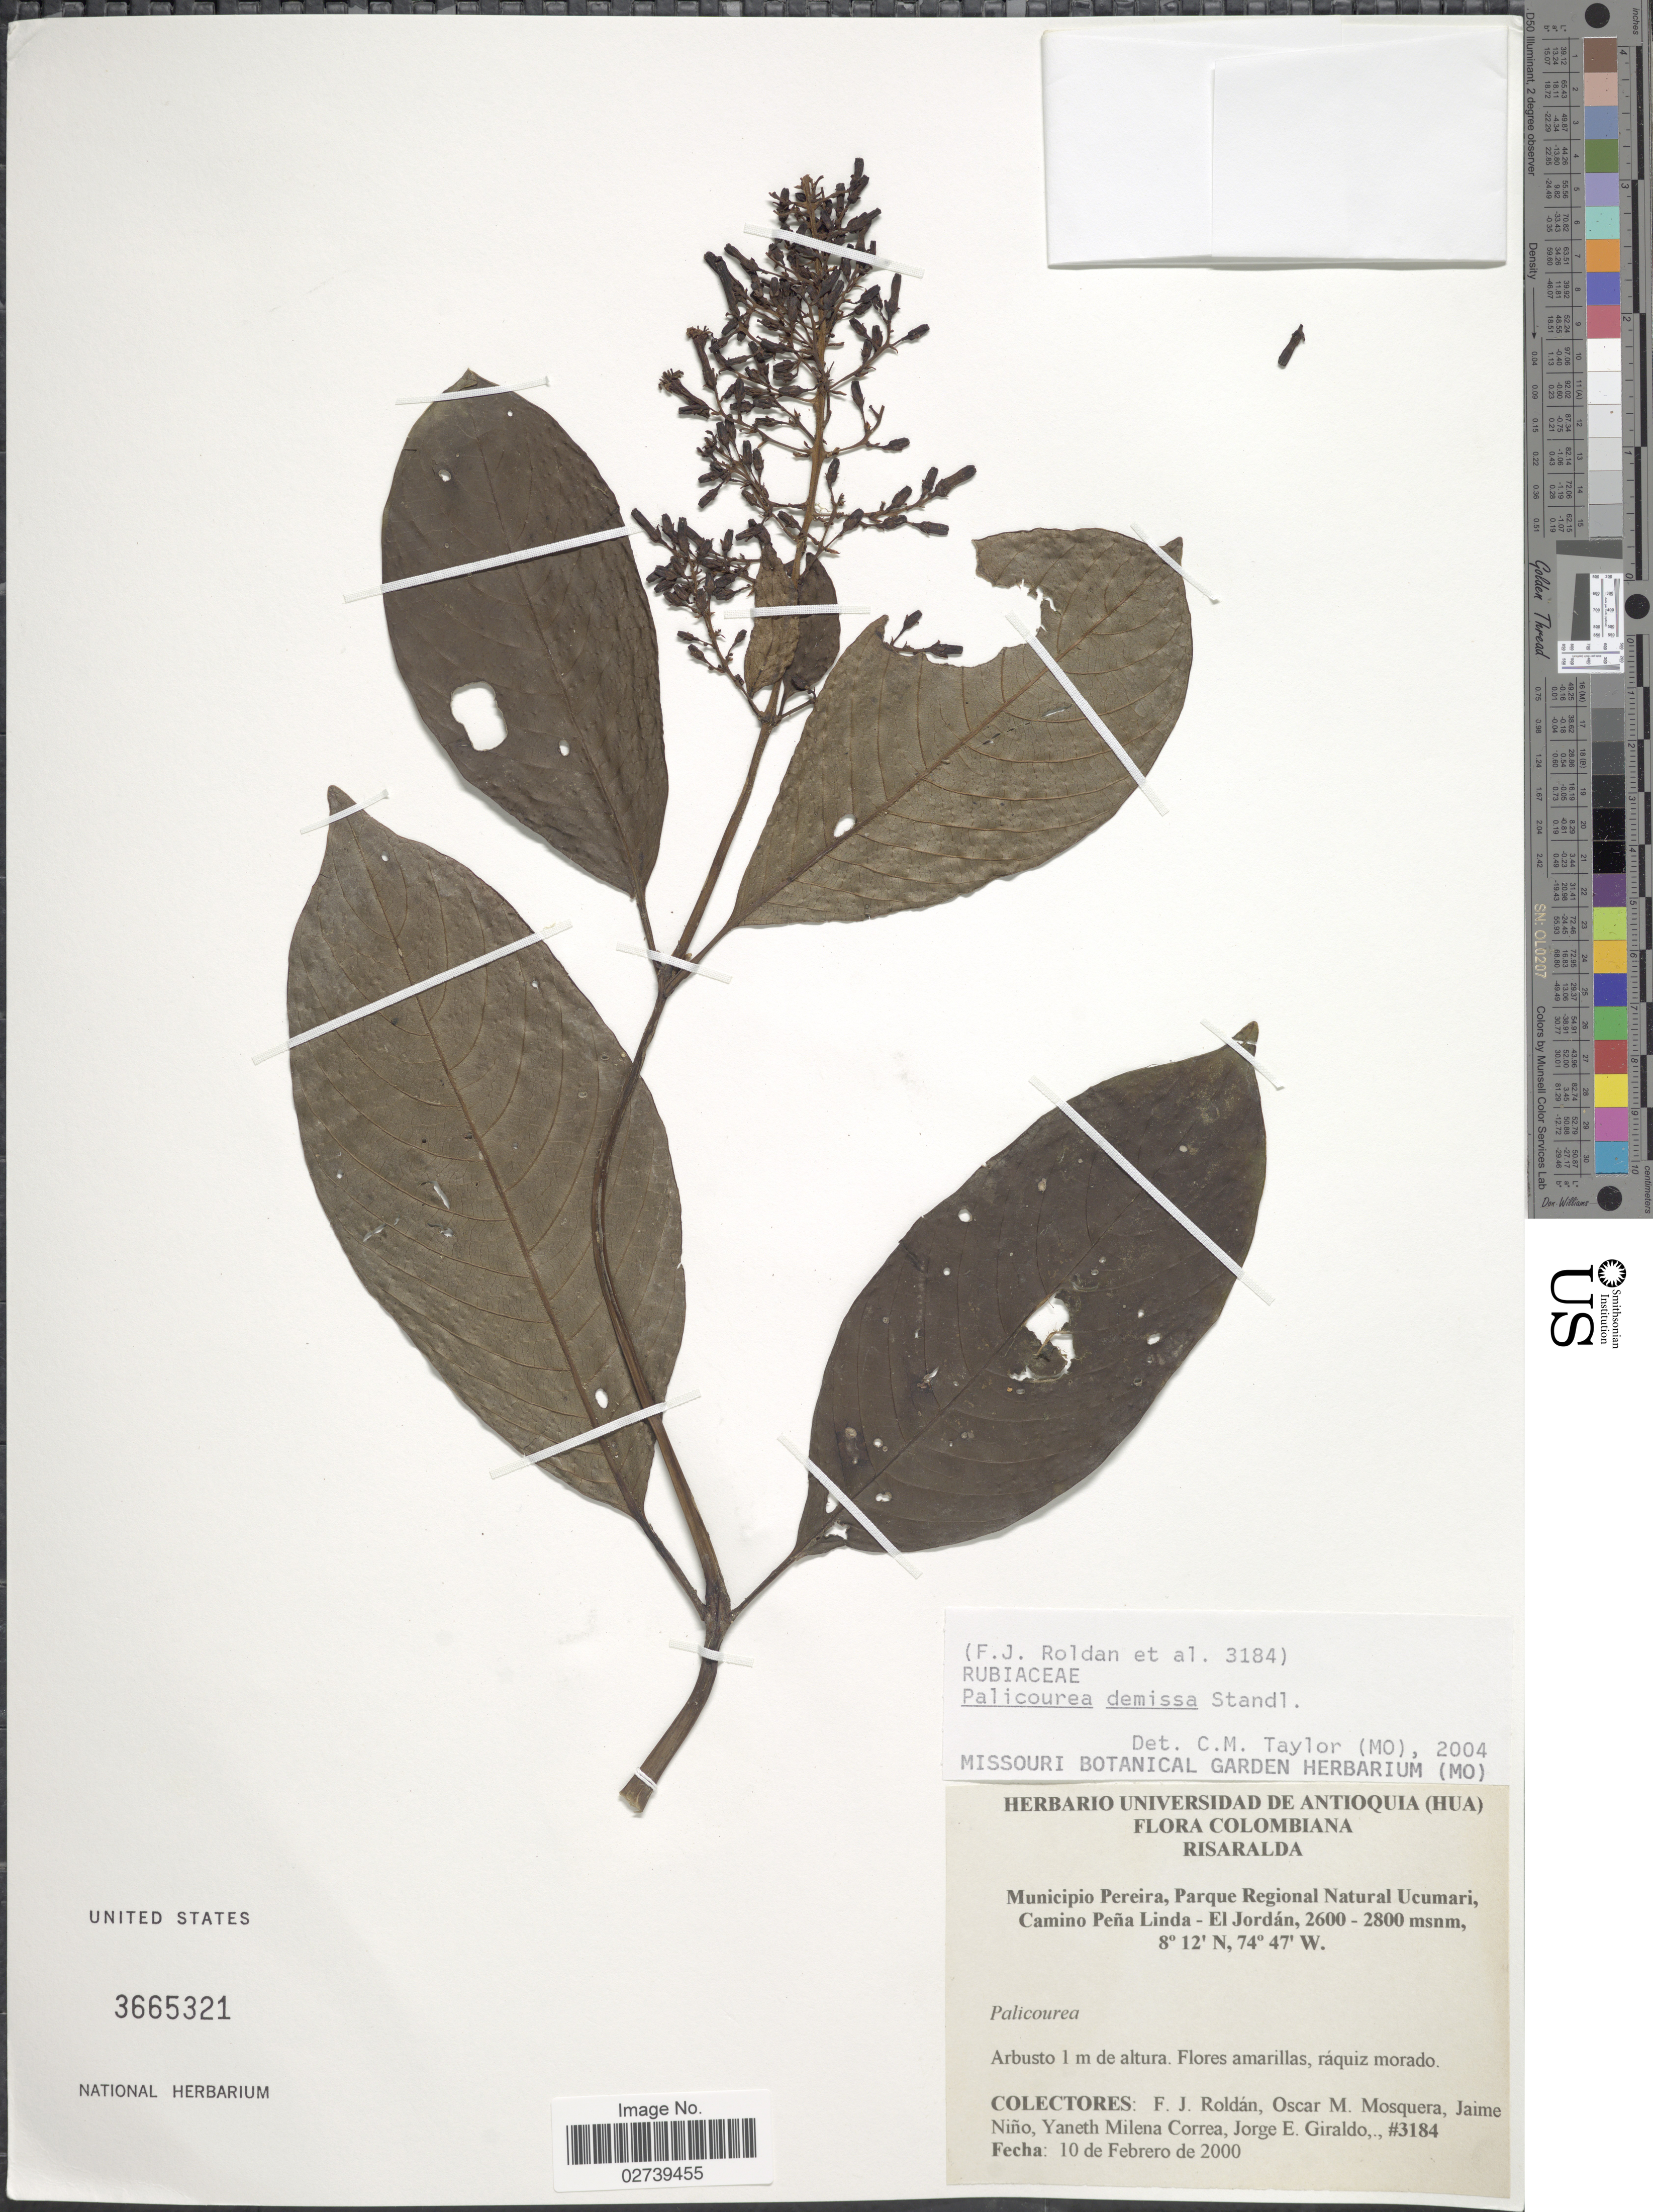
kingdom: Plantae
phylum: Tracheophyta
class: Magnoliopsida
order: Gentianales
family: Rubiaceae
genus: Palicourea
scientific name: Palicourea demissa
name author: Standl.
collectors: F. J. Roldán, O. Mosquera, J. Niño, Y. Correa & J. Giraldo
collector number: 3184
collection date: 2000-02-10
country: Colombia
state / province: Risaralda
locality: Municipio Pereira, Paque Regional Natural Ucumari, Camino Pena Linda-El Jordan.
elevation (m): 2600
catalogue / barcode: US 3665321